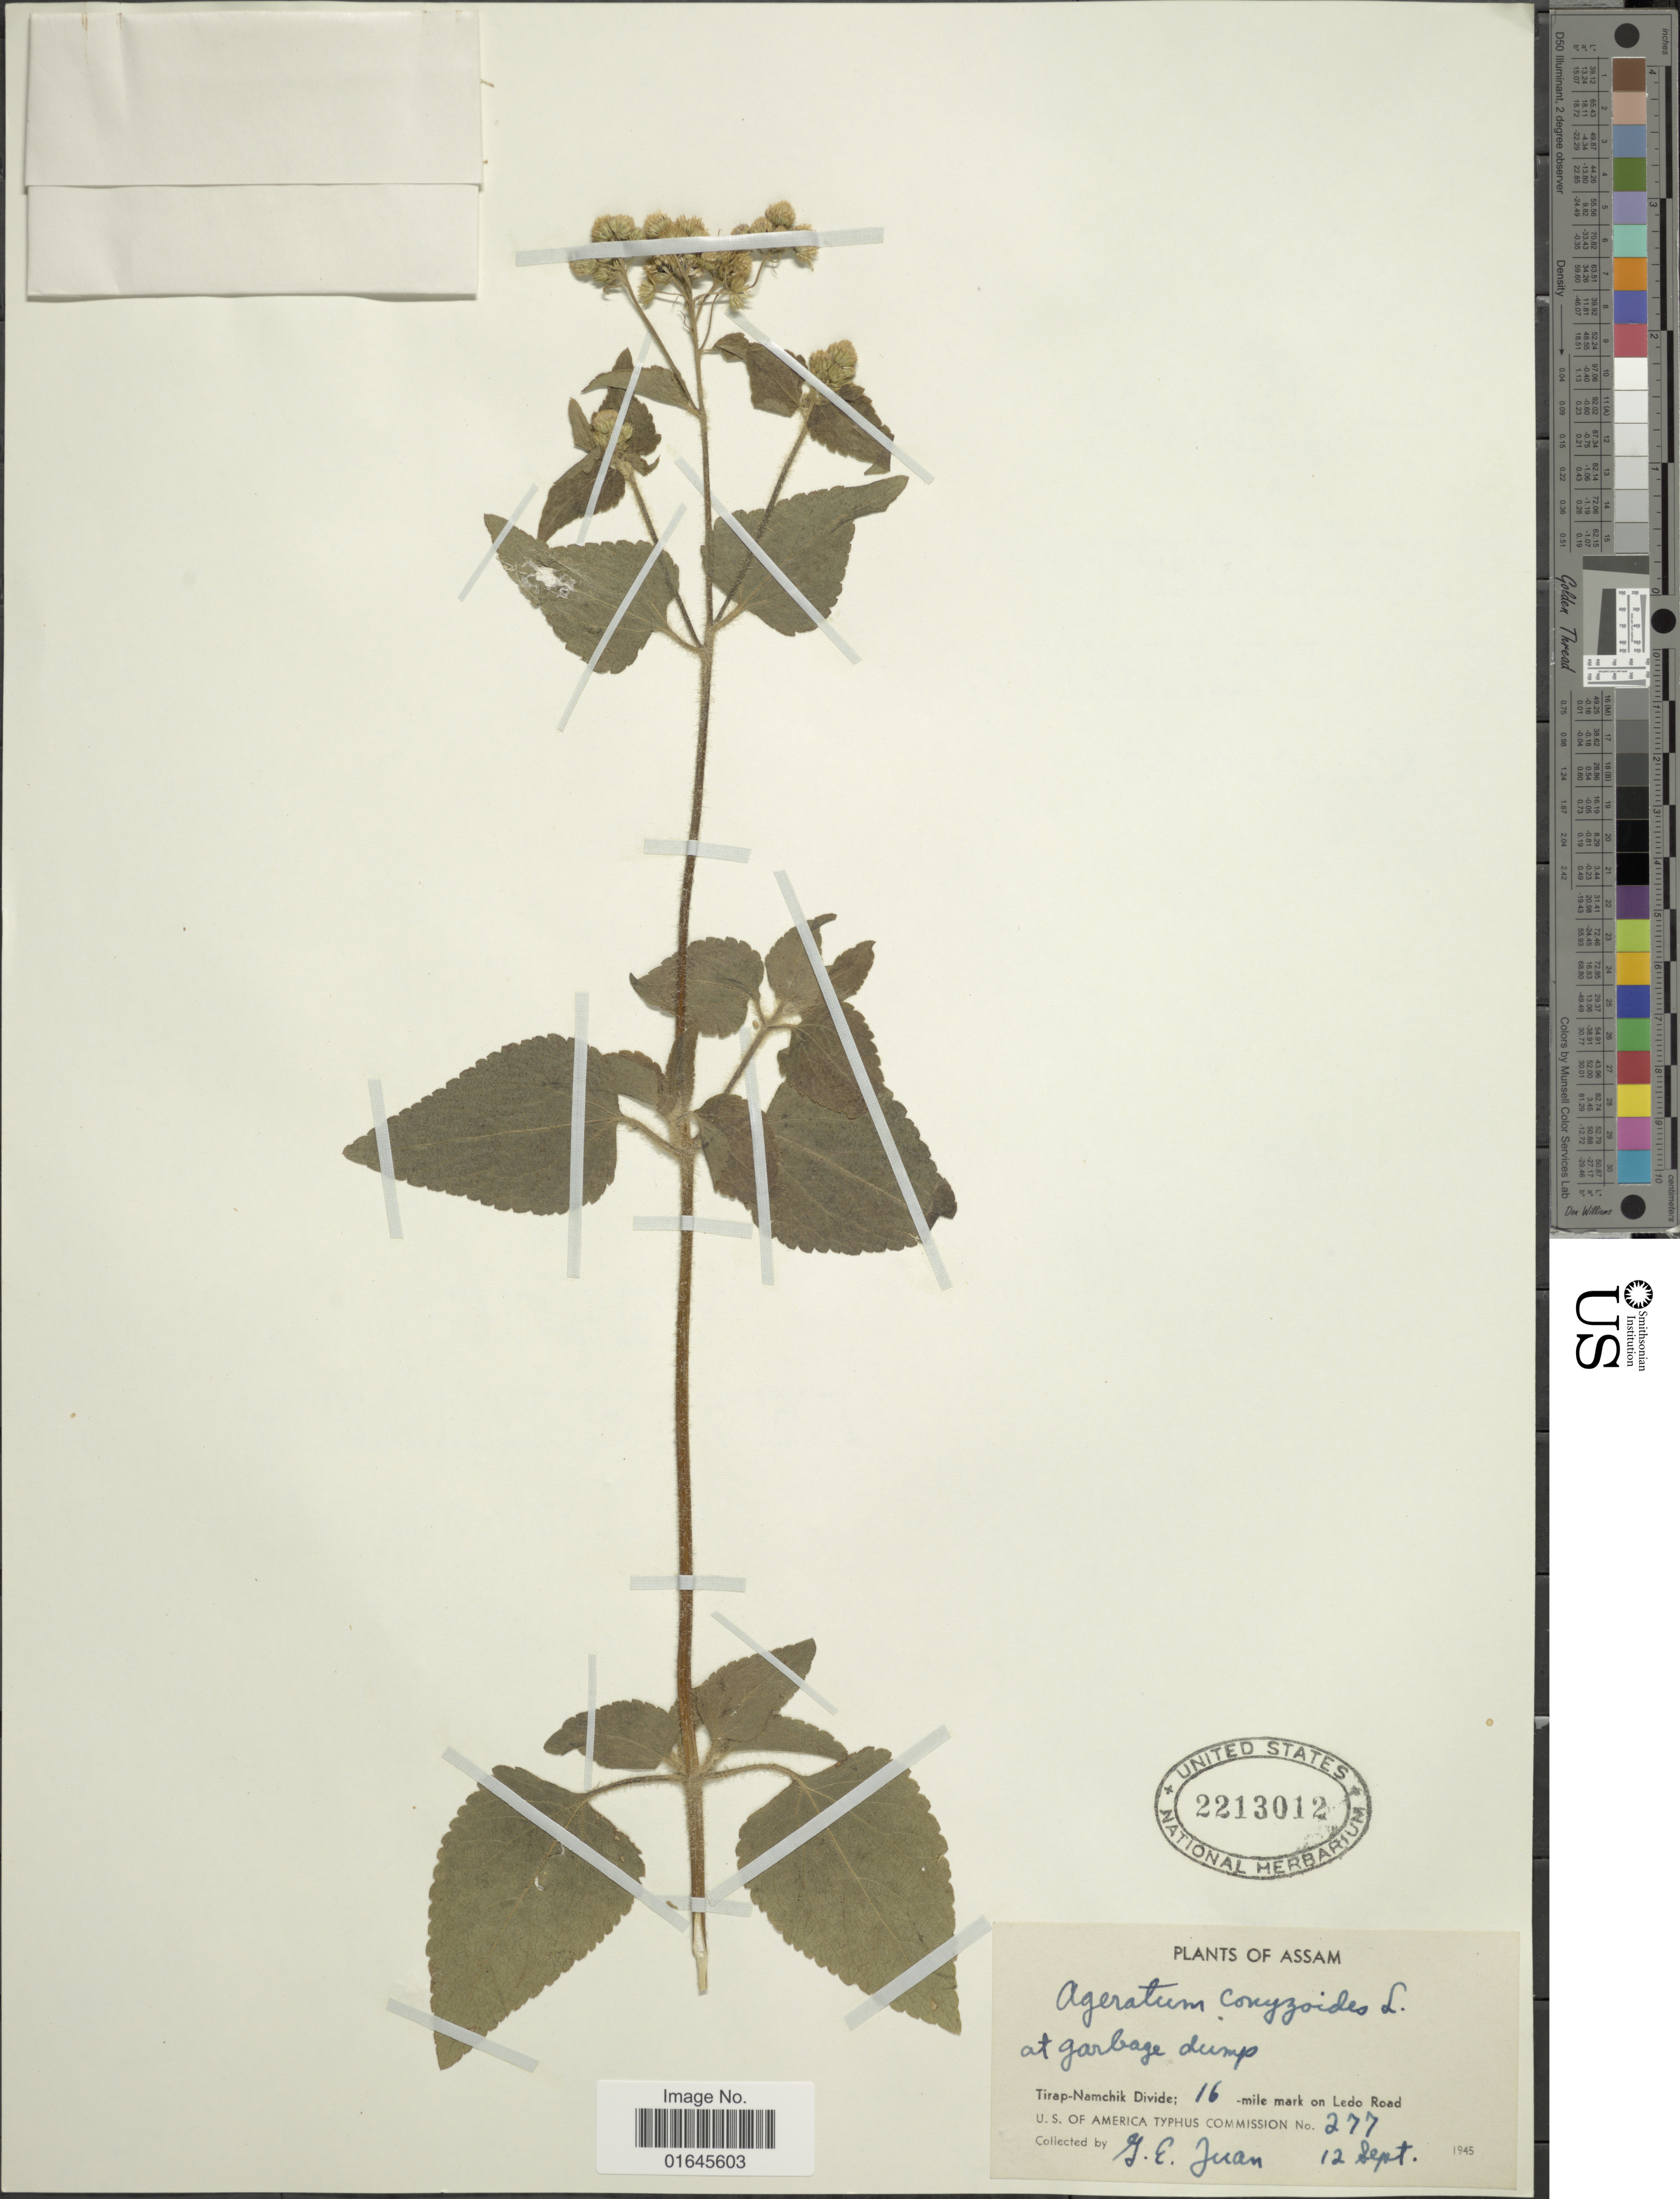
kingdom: Plantae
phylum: Tracheophyta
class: Magnoliopsida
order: Asterales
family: Asteraceae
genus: Ageratum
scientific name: Ageratum conyzoides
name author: L.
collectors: G. Juan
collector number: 277?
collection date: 1945-09-12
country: India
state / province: Assam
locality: At garbage dump, Tirap-Namchik Divide: 16 mile mark on Ledo Road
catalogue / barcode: US 2213012